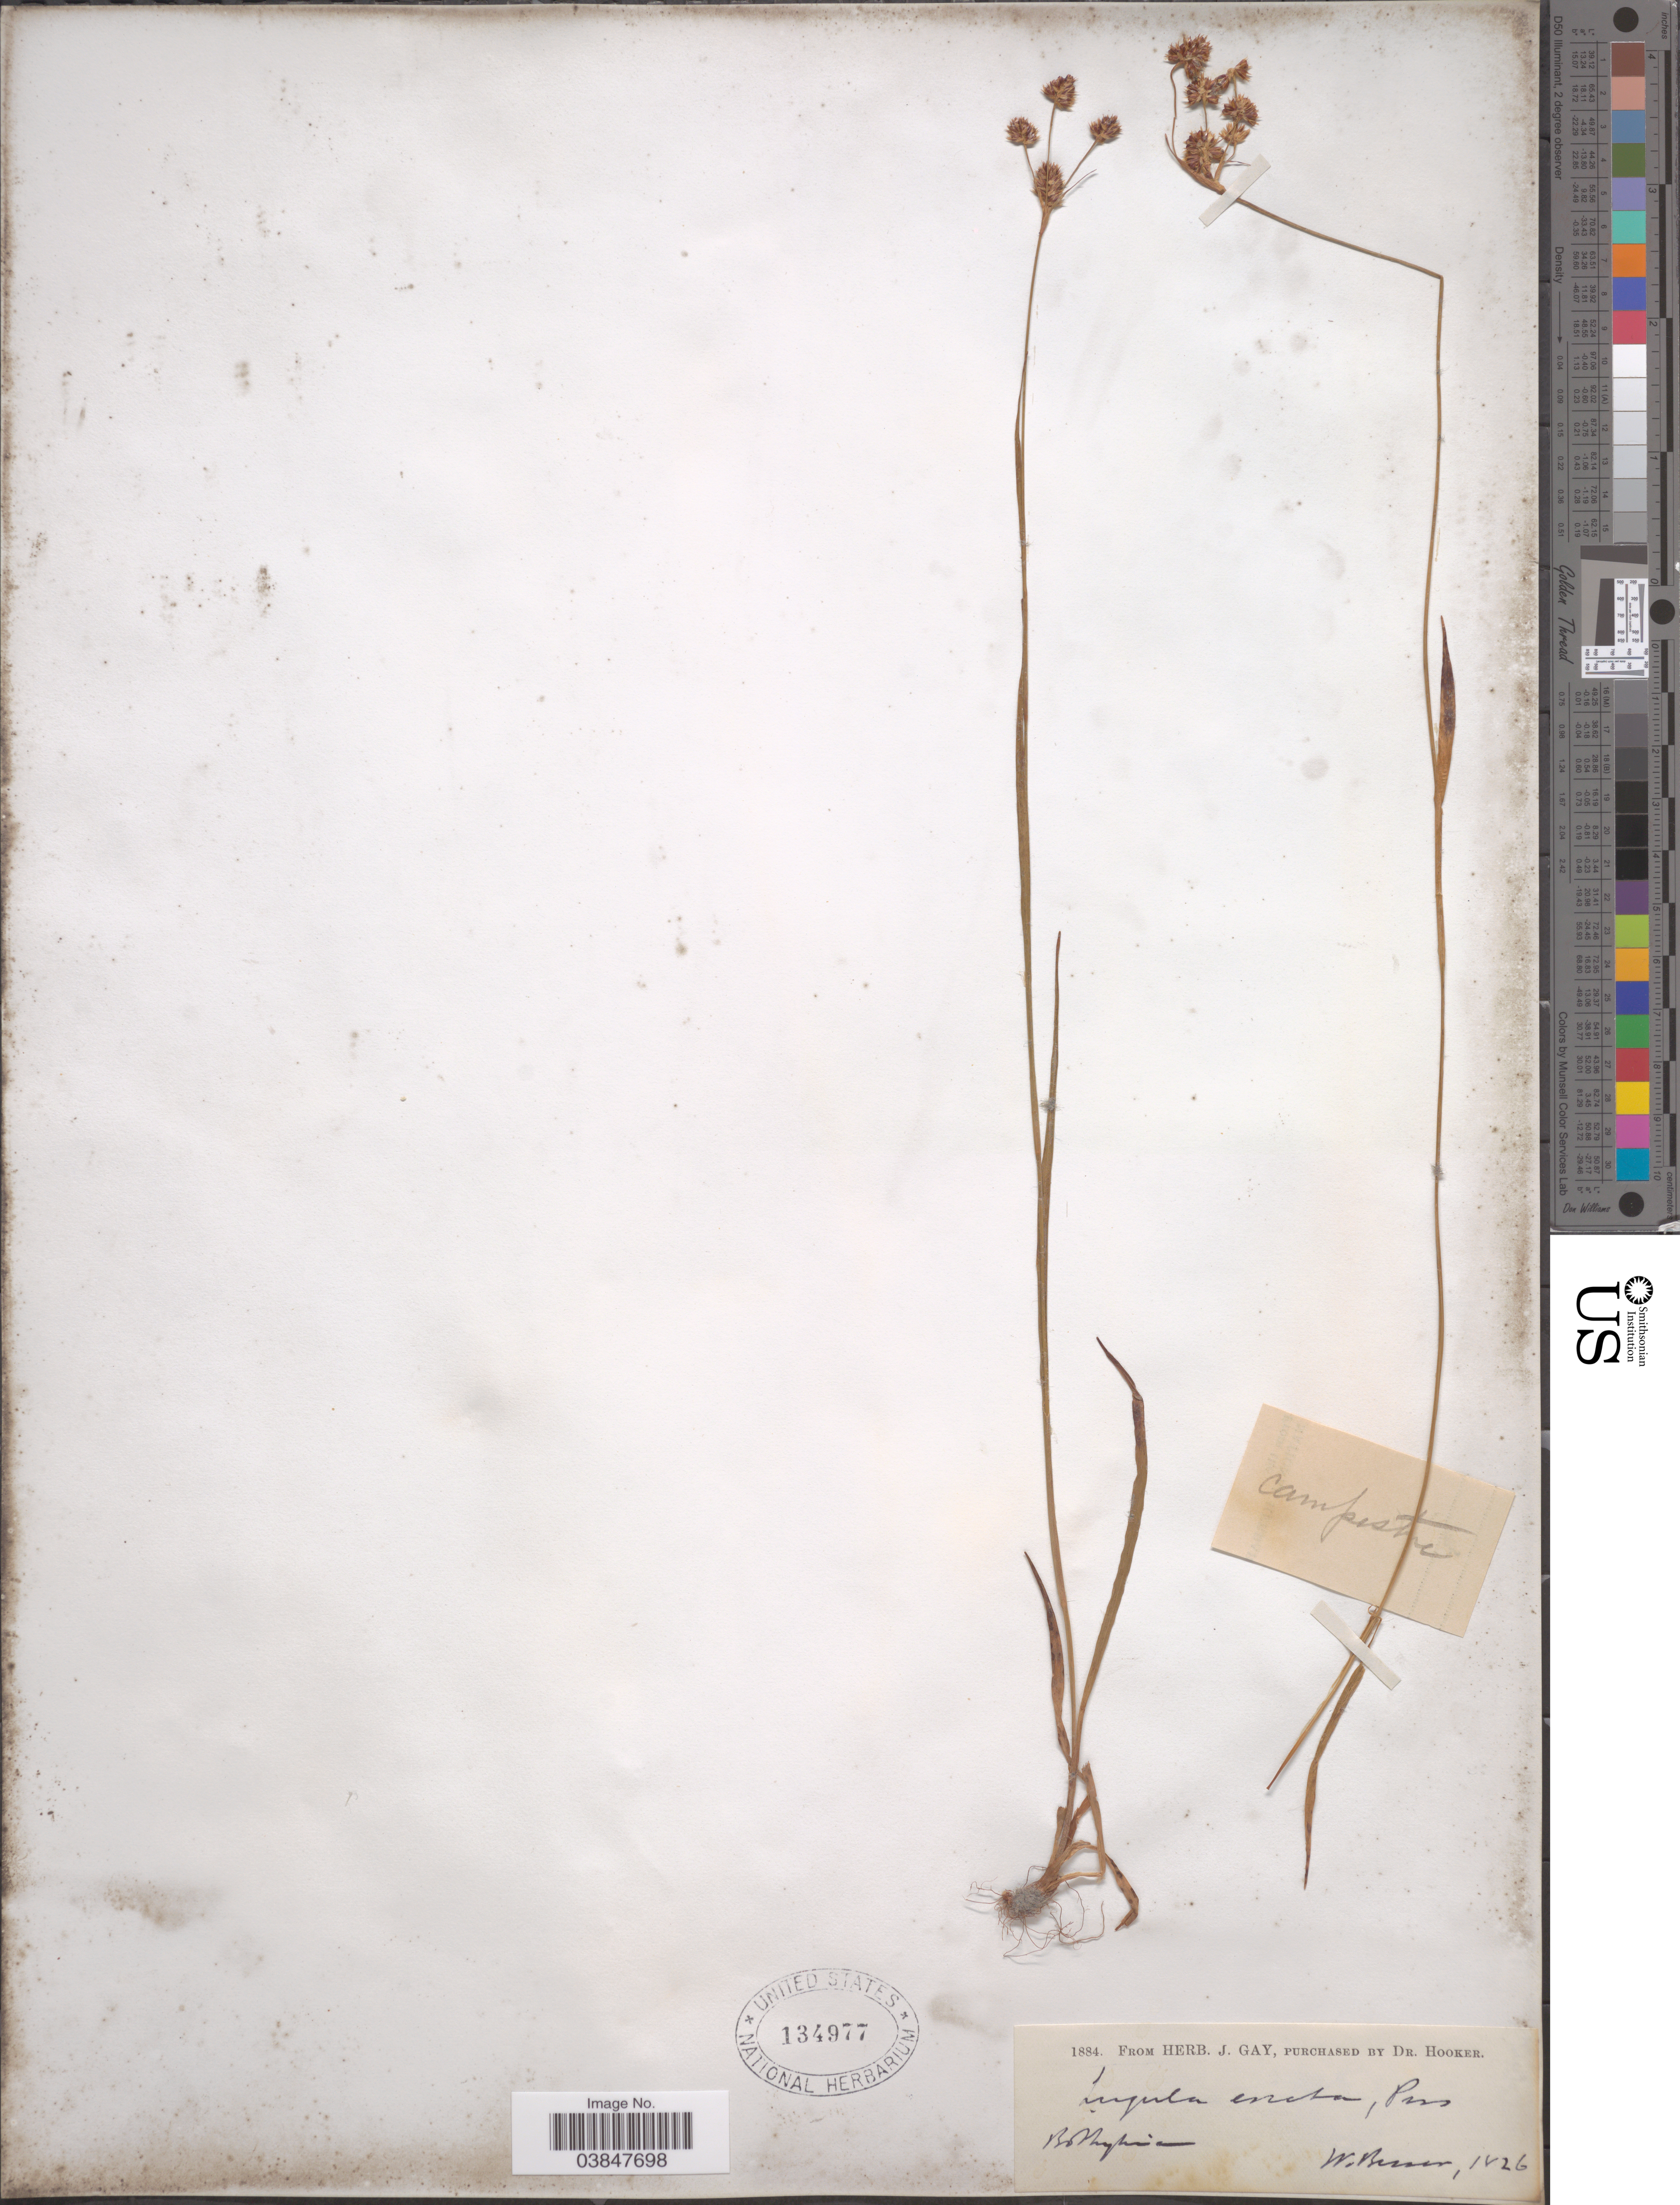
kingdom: Plantae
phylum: Tracheophyta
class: Liliopsida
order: Poales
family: Juncaceae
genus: Luzula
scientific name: Luzula campestris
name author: (L.) DC.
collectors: W. Besser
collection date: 1826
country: Turkey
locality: Bithynia.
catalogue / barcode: US 134977